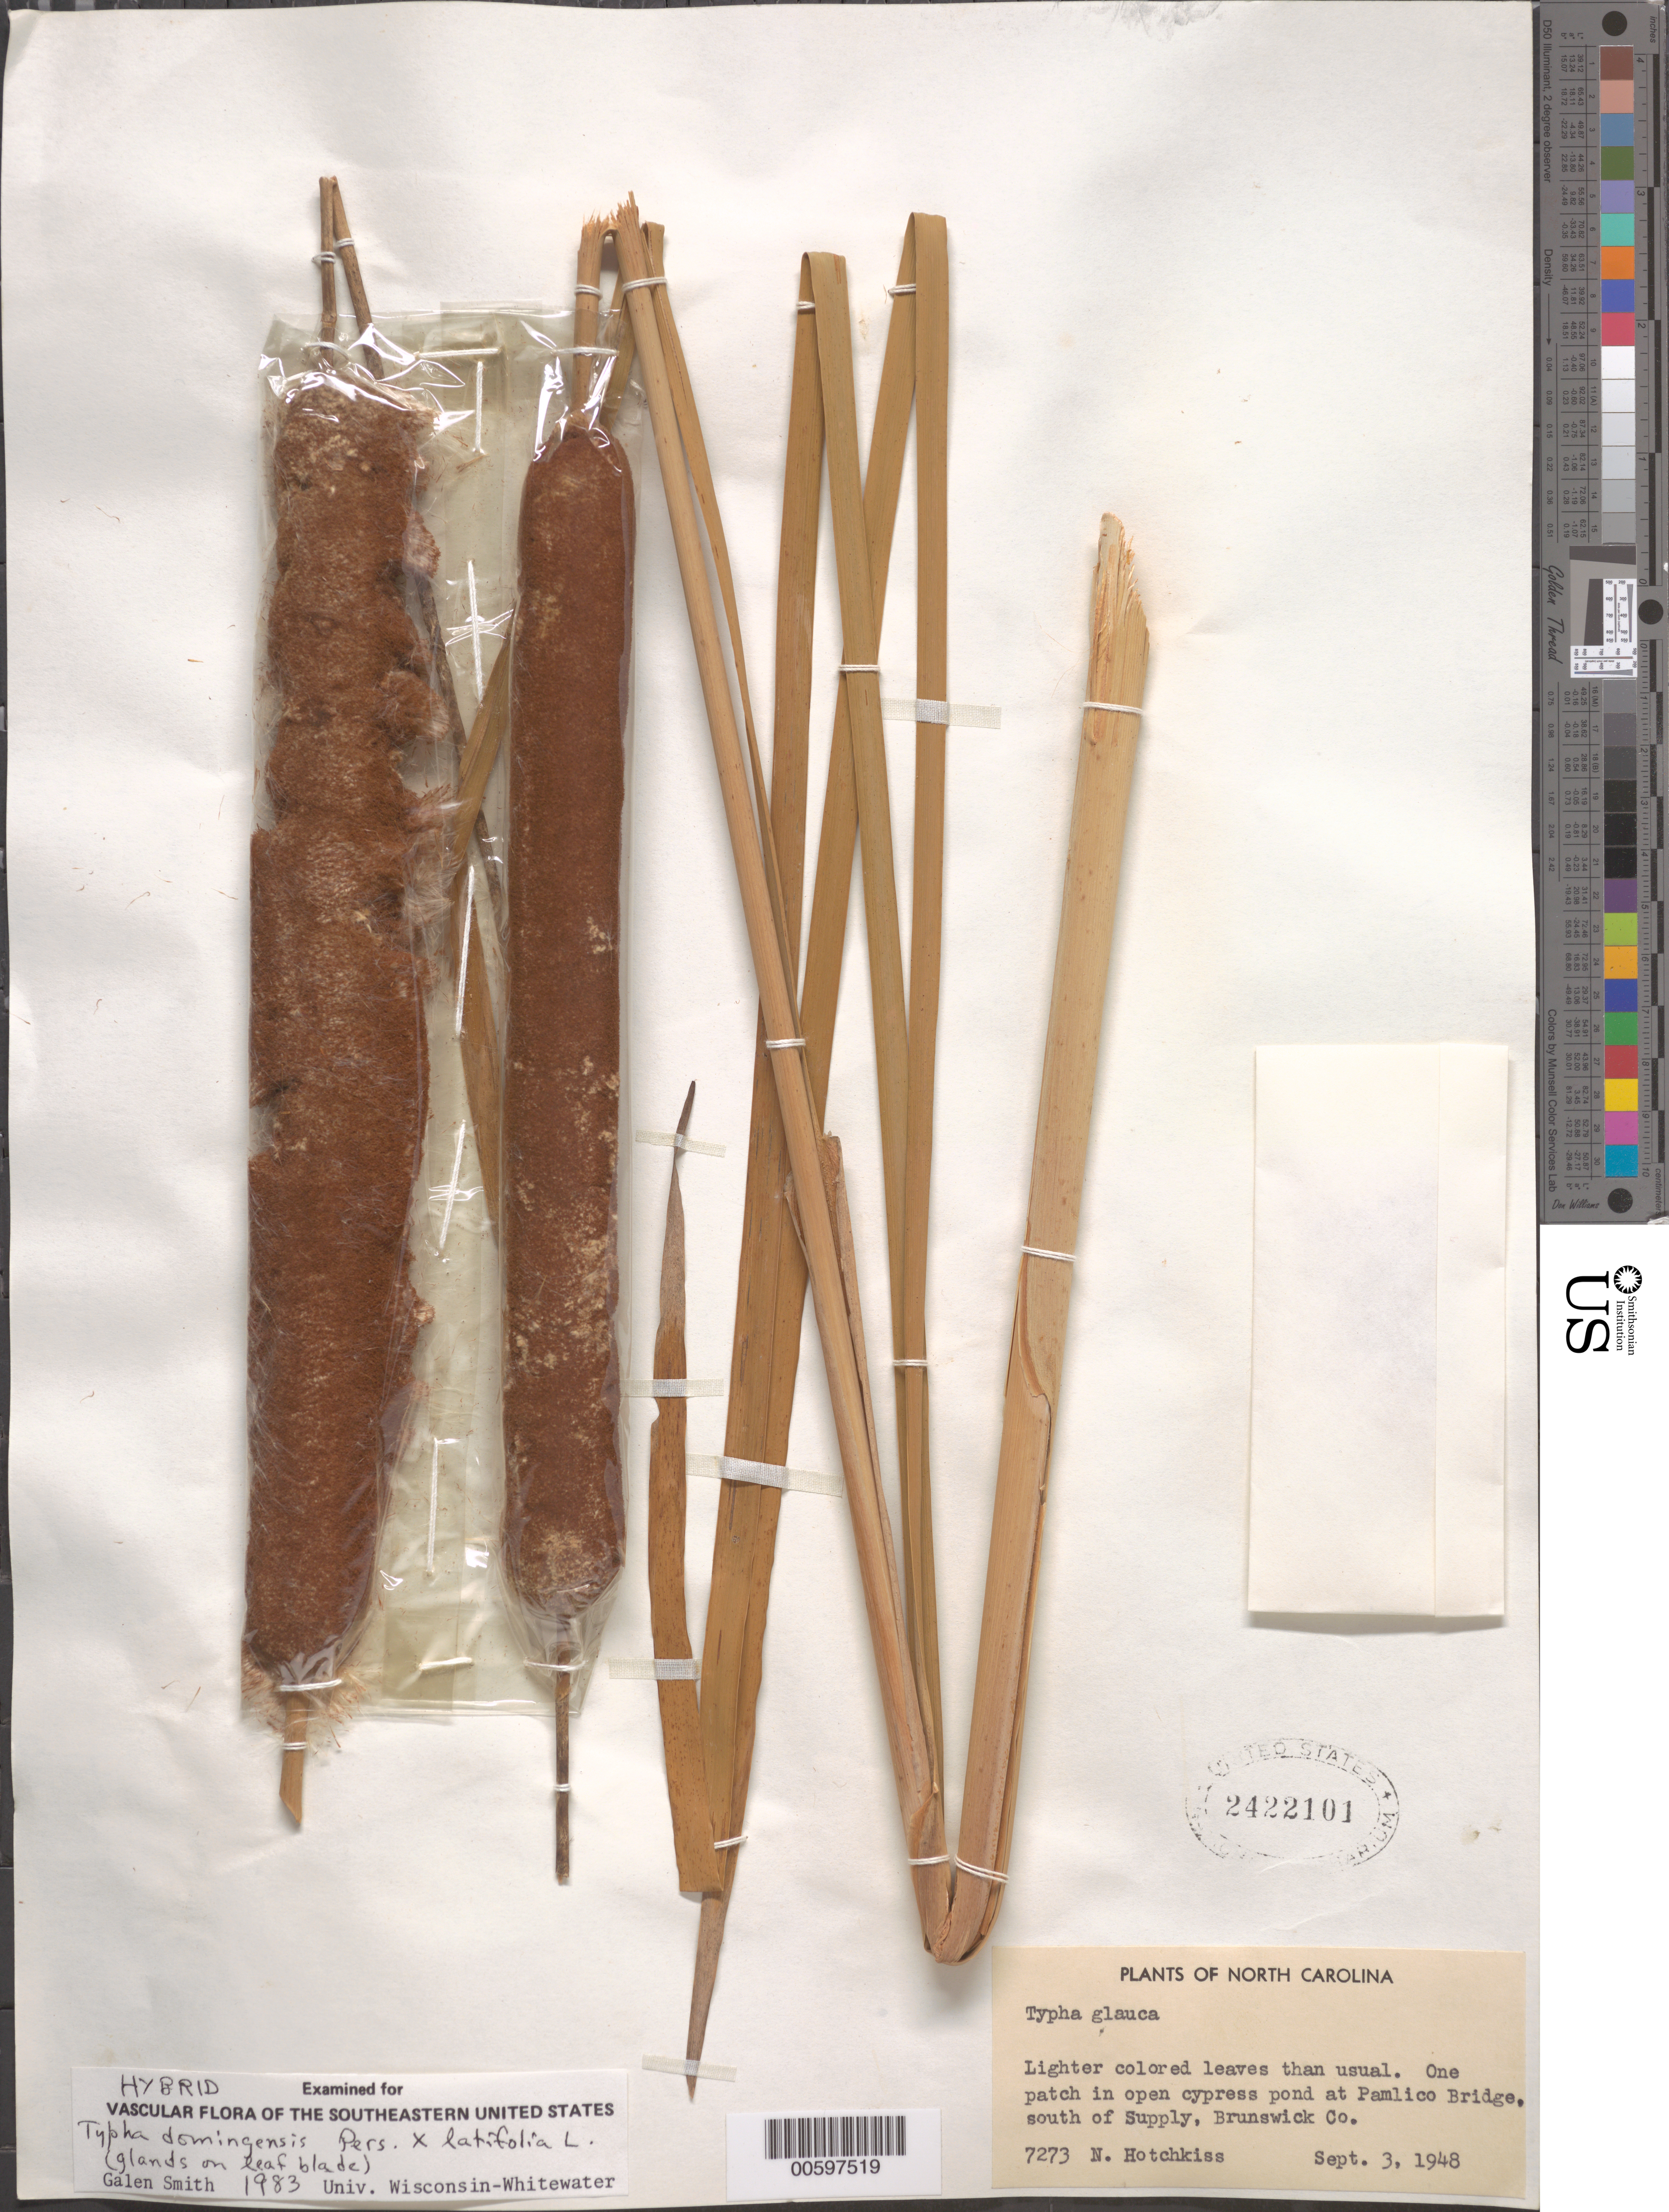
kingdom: Plantae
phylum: Tracheophyta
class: Liliopsida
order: Poales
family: Typhaceae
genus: Typha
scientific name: Typha domingensis x T. latifolia L.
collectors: N. Hotchkiss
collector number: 7273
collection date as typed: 03 Sep 1948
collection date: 1948-09-03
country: United States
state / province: North Carolina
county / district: Brunswick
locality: Pamlico Bridge, S of Supply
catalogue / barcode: US 2422101